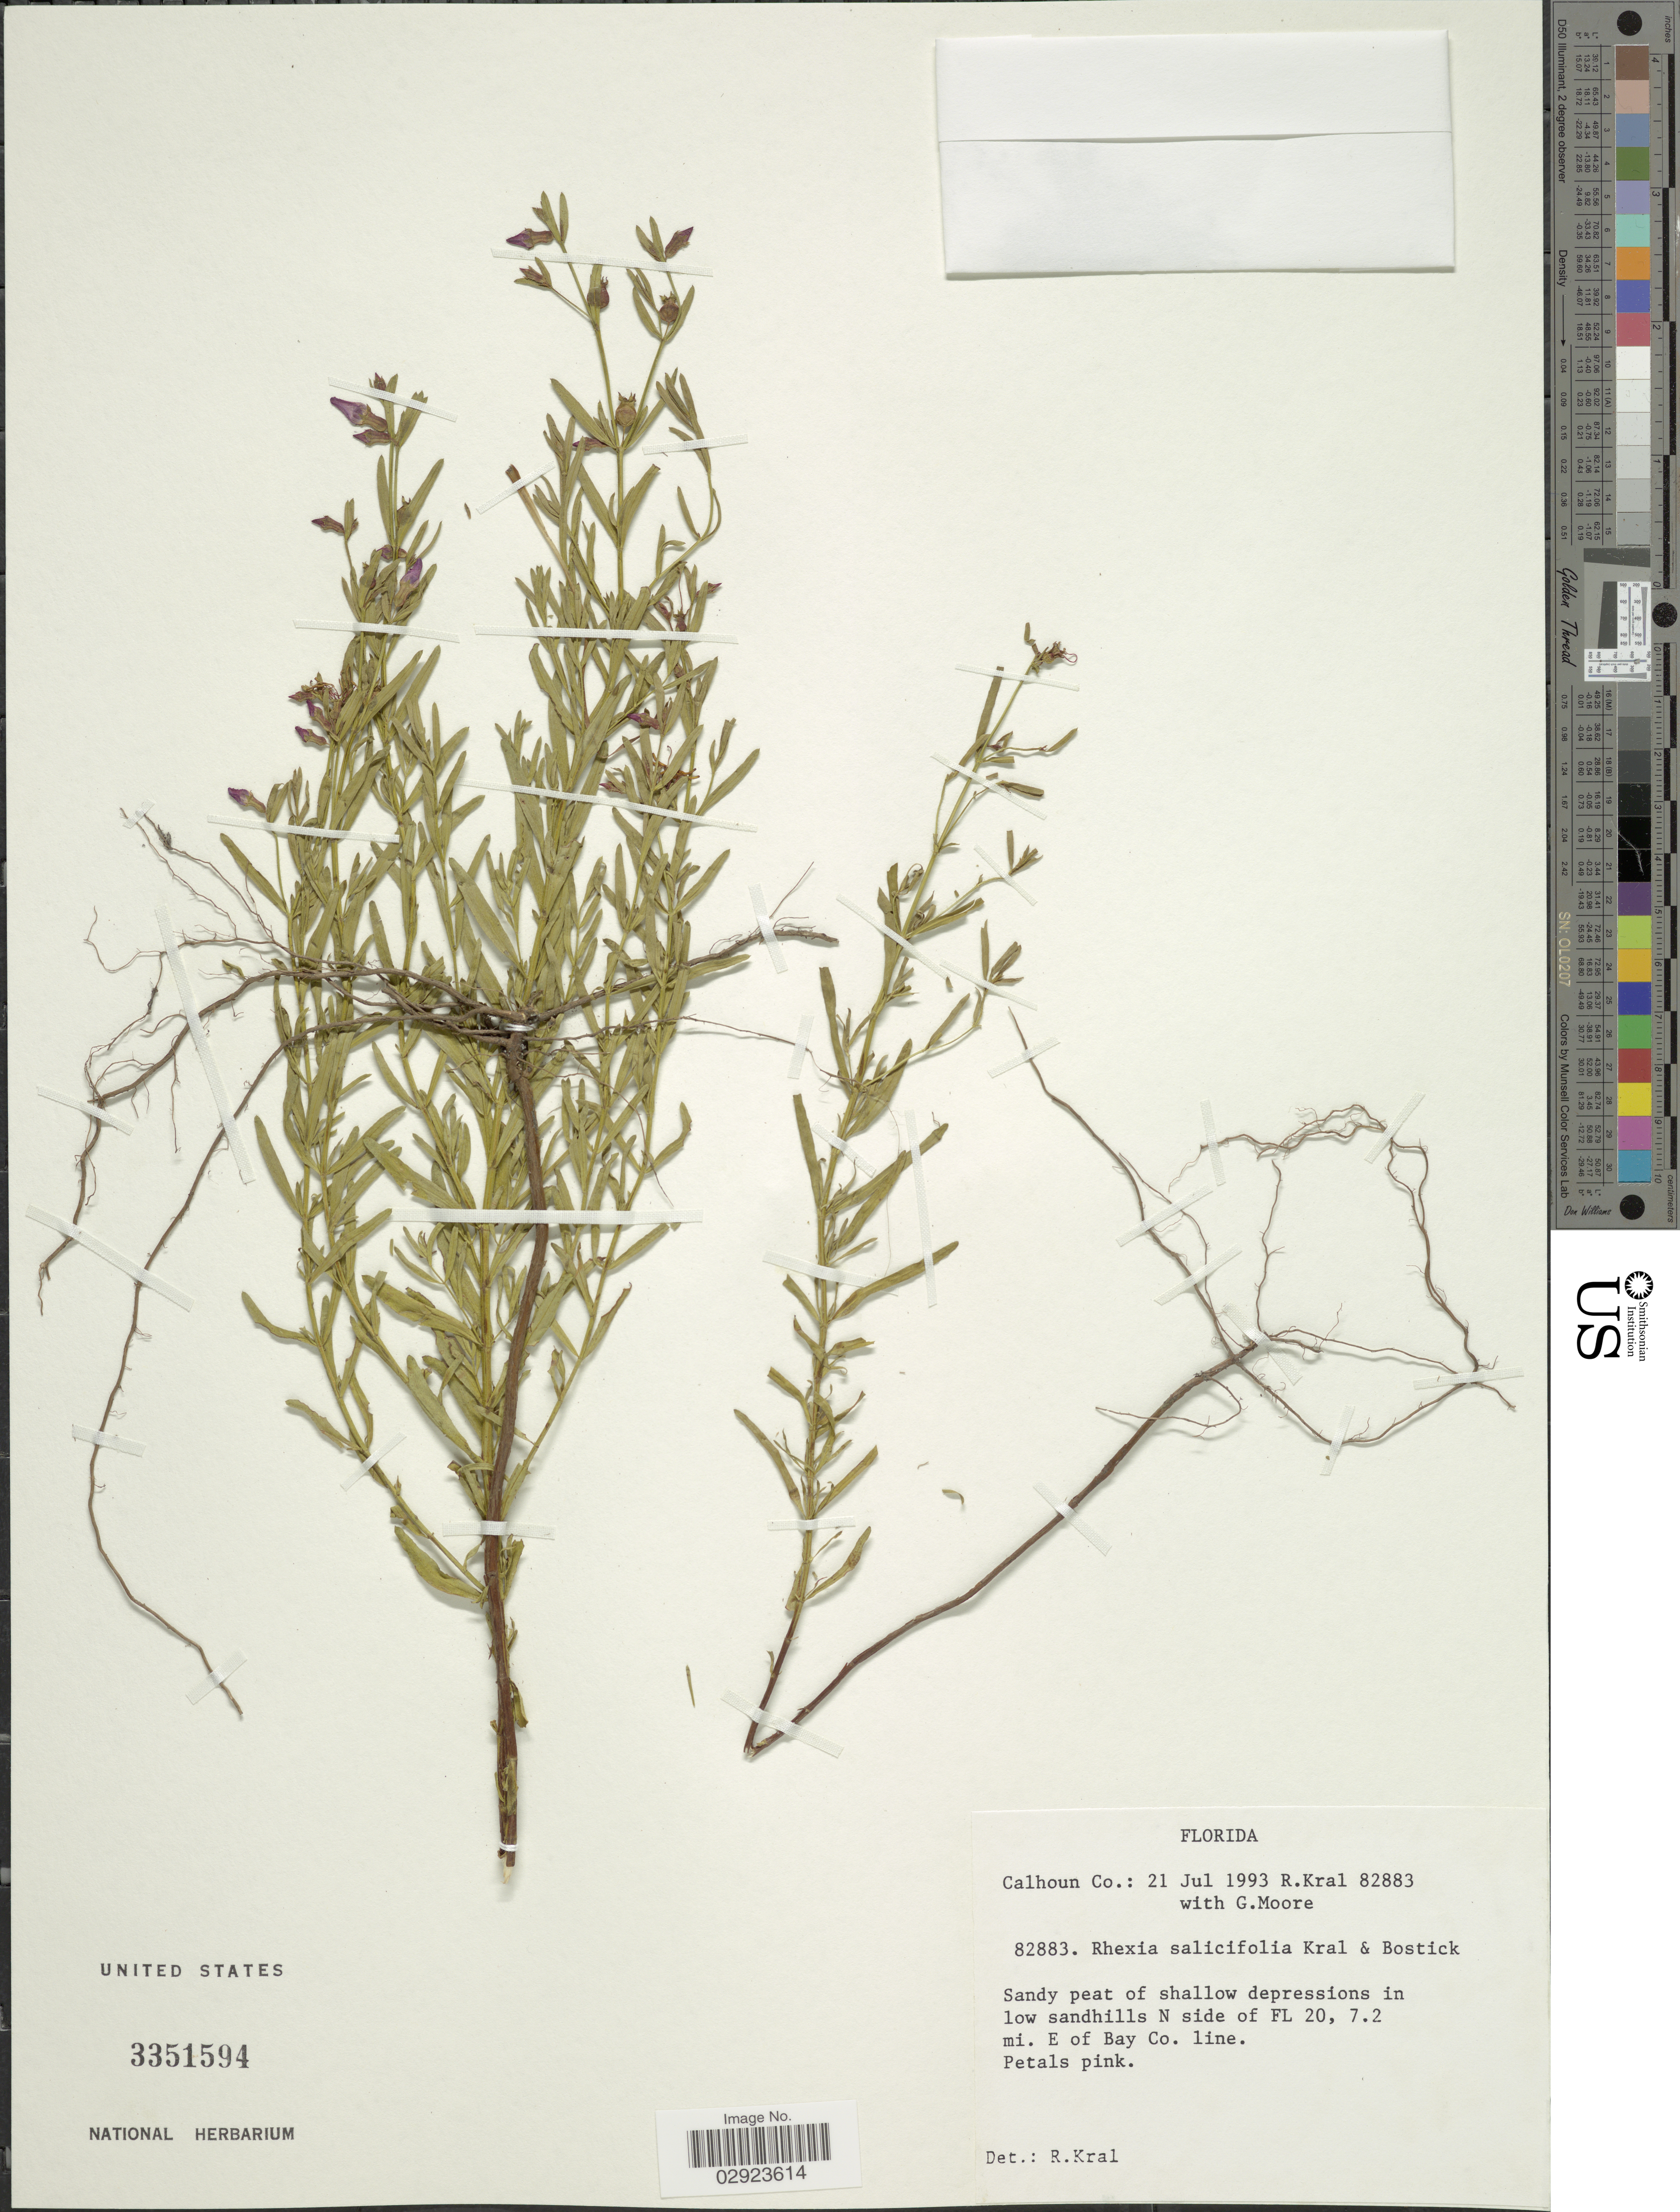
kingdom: Plantae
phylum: Tracheophyta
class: Magnoliopsida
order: Myrtales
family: Melastomataceae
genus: Rhexia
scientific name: Rhexia salicifolia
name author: Kral & Bostick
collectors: R. Kral & G. Moore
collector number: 82883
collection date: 1993-07-21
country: United States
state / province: Florida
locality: N side of FL 20, 7.2 mi. E of Bay Co. line. Calhoun Co.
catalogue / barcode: US 3351594